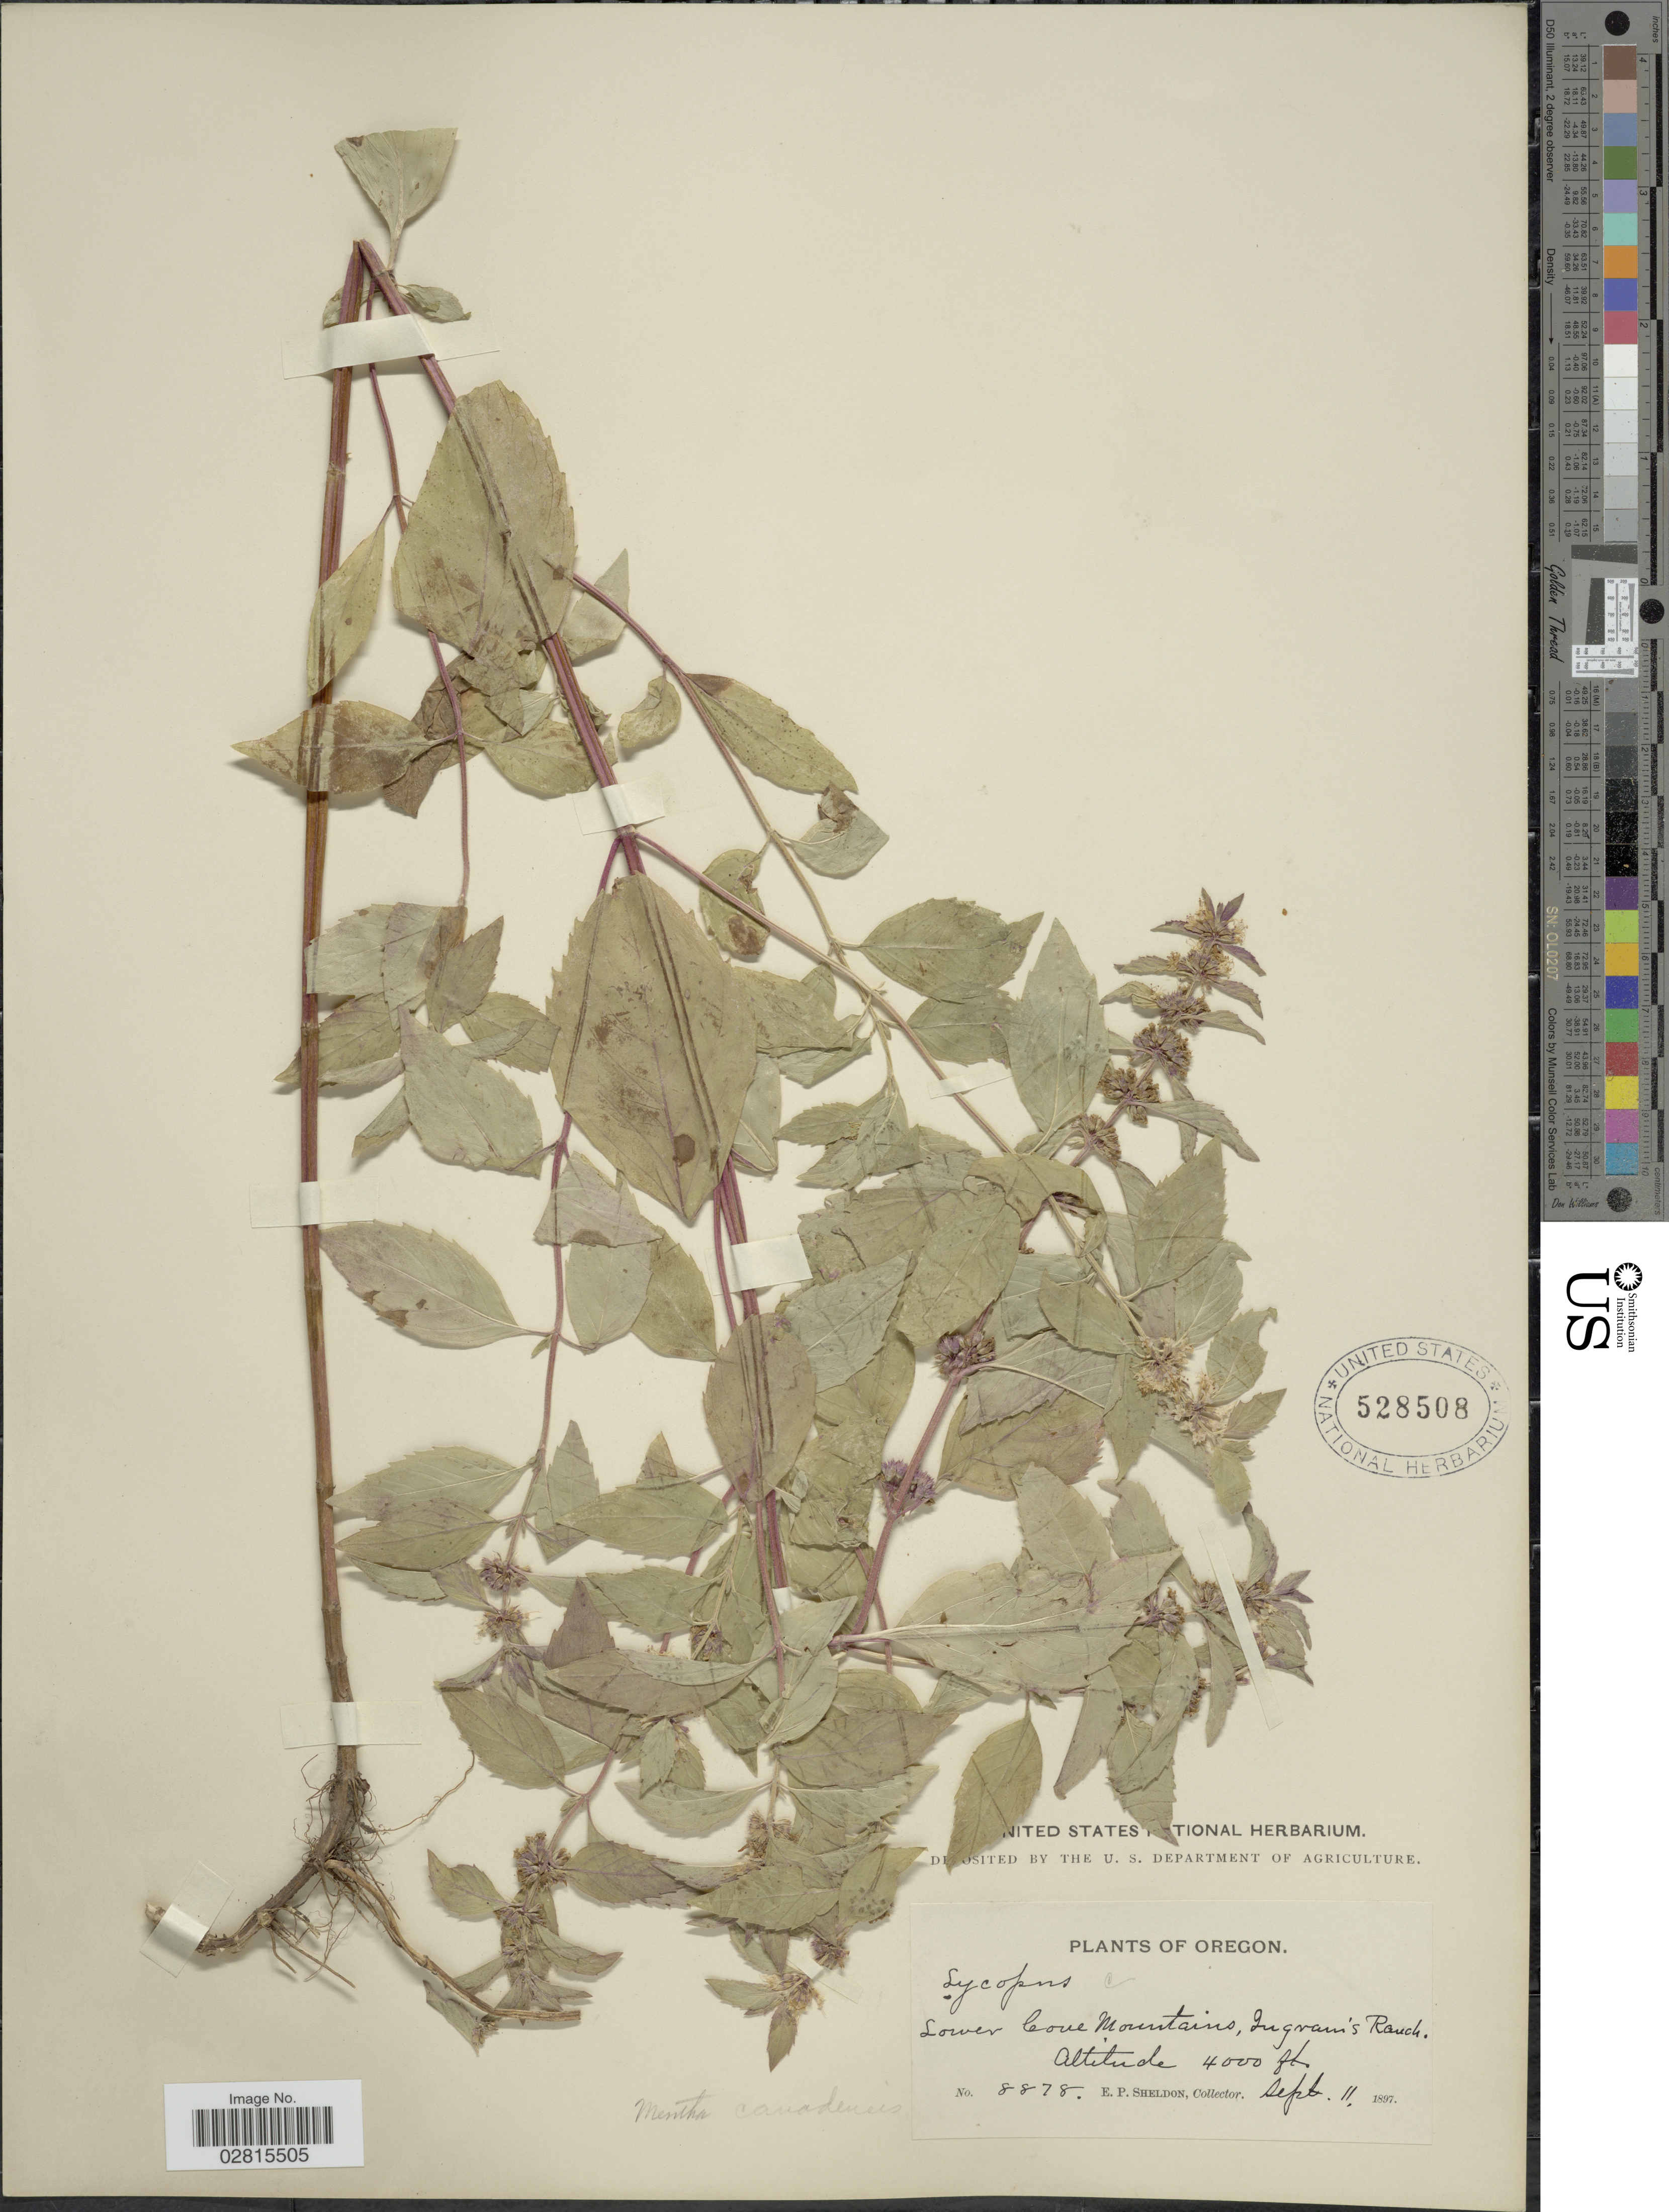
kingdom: Plantae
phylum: Tracheophyta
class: Magnoliopsida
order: Lamiales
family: Lamiaceae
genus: Mentha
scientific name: Mentha canadensis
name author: L.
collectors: E. P. Sheldon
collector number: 8878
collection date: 1897-09-11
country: United States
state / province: Oregon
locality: Lower Cone Mountains, Ingram's Ranch.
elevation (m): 1219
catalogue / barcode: US 528508